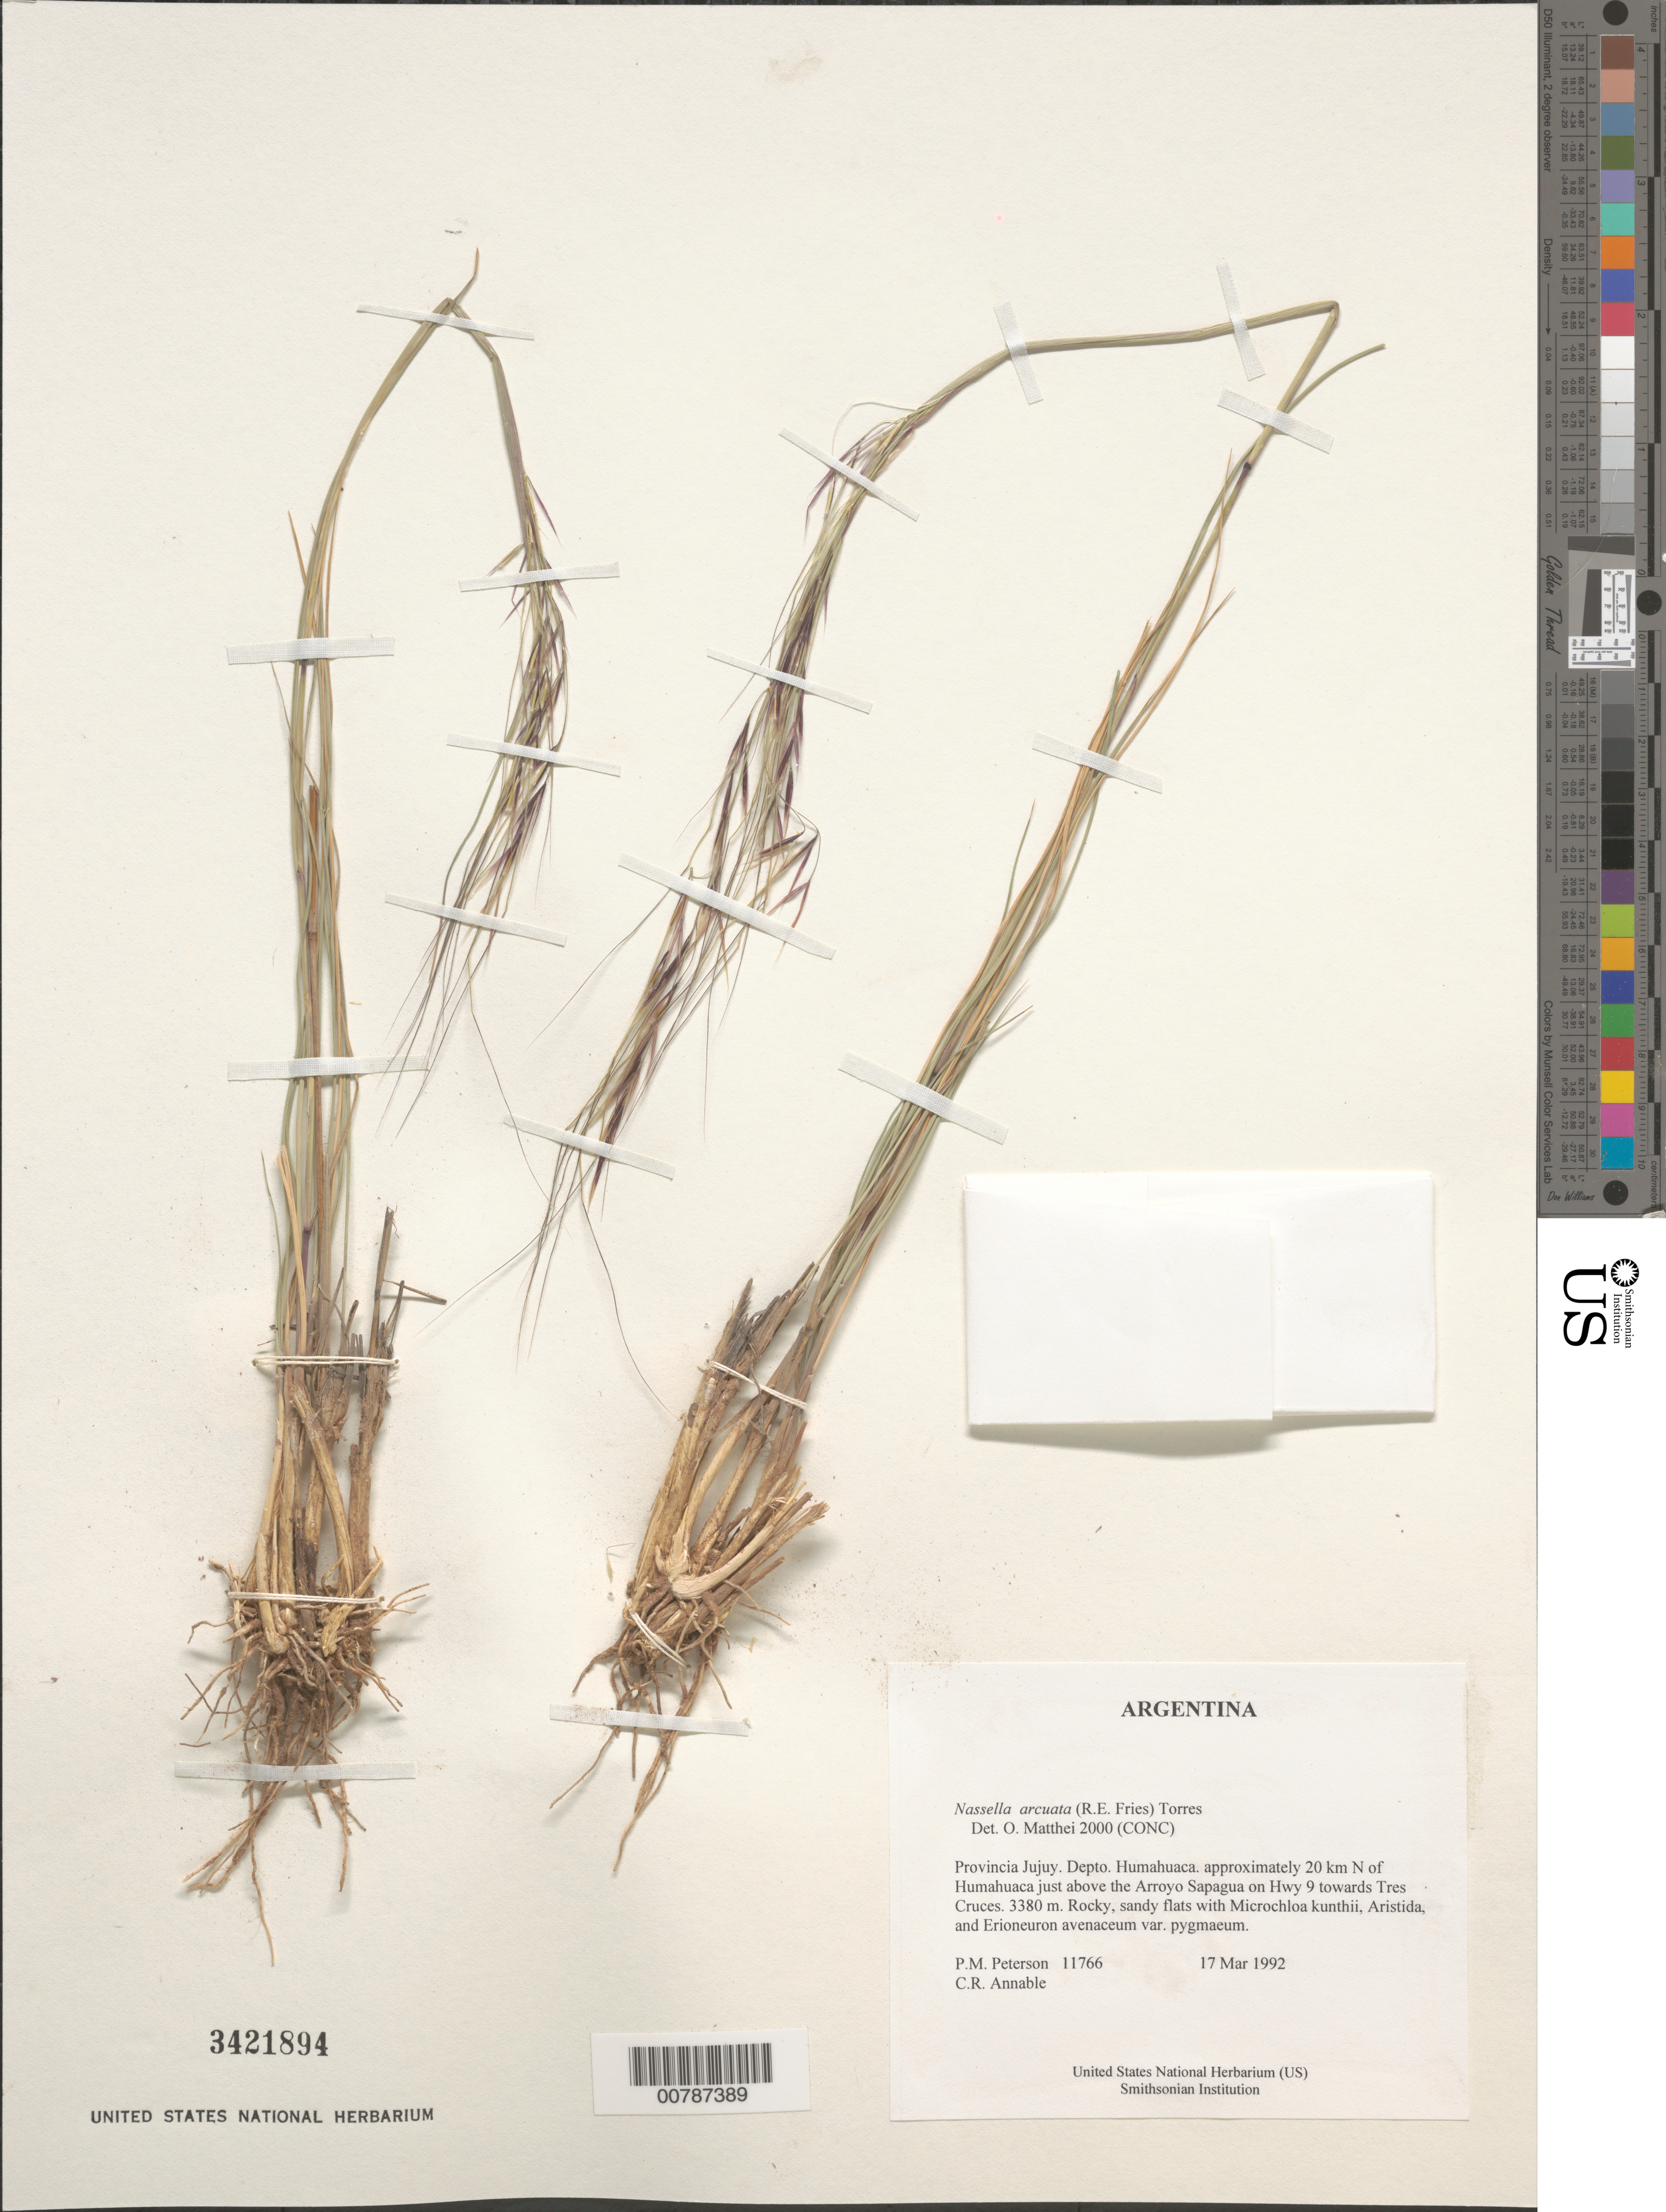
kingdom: Plantae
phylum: Tracheophyta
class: Liliopsida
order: Poales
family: Poaceae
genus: Nassella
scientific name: Nassella arcuata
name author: (R.E. Fr.) A.M. Torres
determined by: Matthei, O. R.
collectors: P. M. Peterson & C. R. Annable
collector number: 11766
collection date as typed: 17 Mar 1992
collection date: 1992-03-17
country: Argentina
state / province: Jujuy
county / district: Humahuaca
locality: approximately 20 km N of Humahuaca just above the Arroyo Sapagua on Hwy 9 towards Tres Cruces.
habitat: Rocky, sandy flats with Microchloa kunthii, Aristida, and Erioneuron avenaceum var. pygmaeum.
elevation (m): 3380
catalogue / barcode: US 3421894